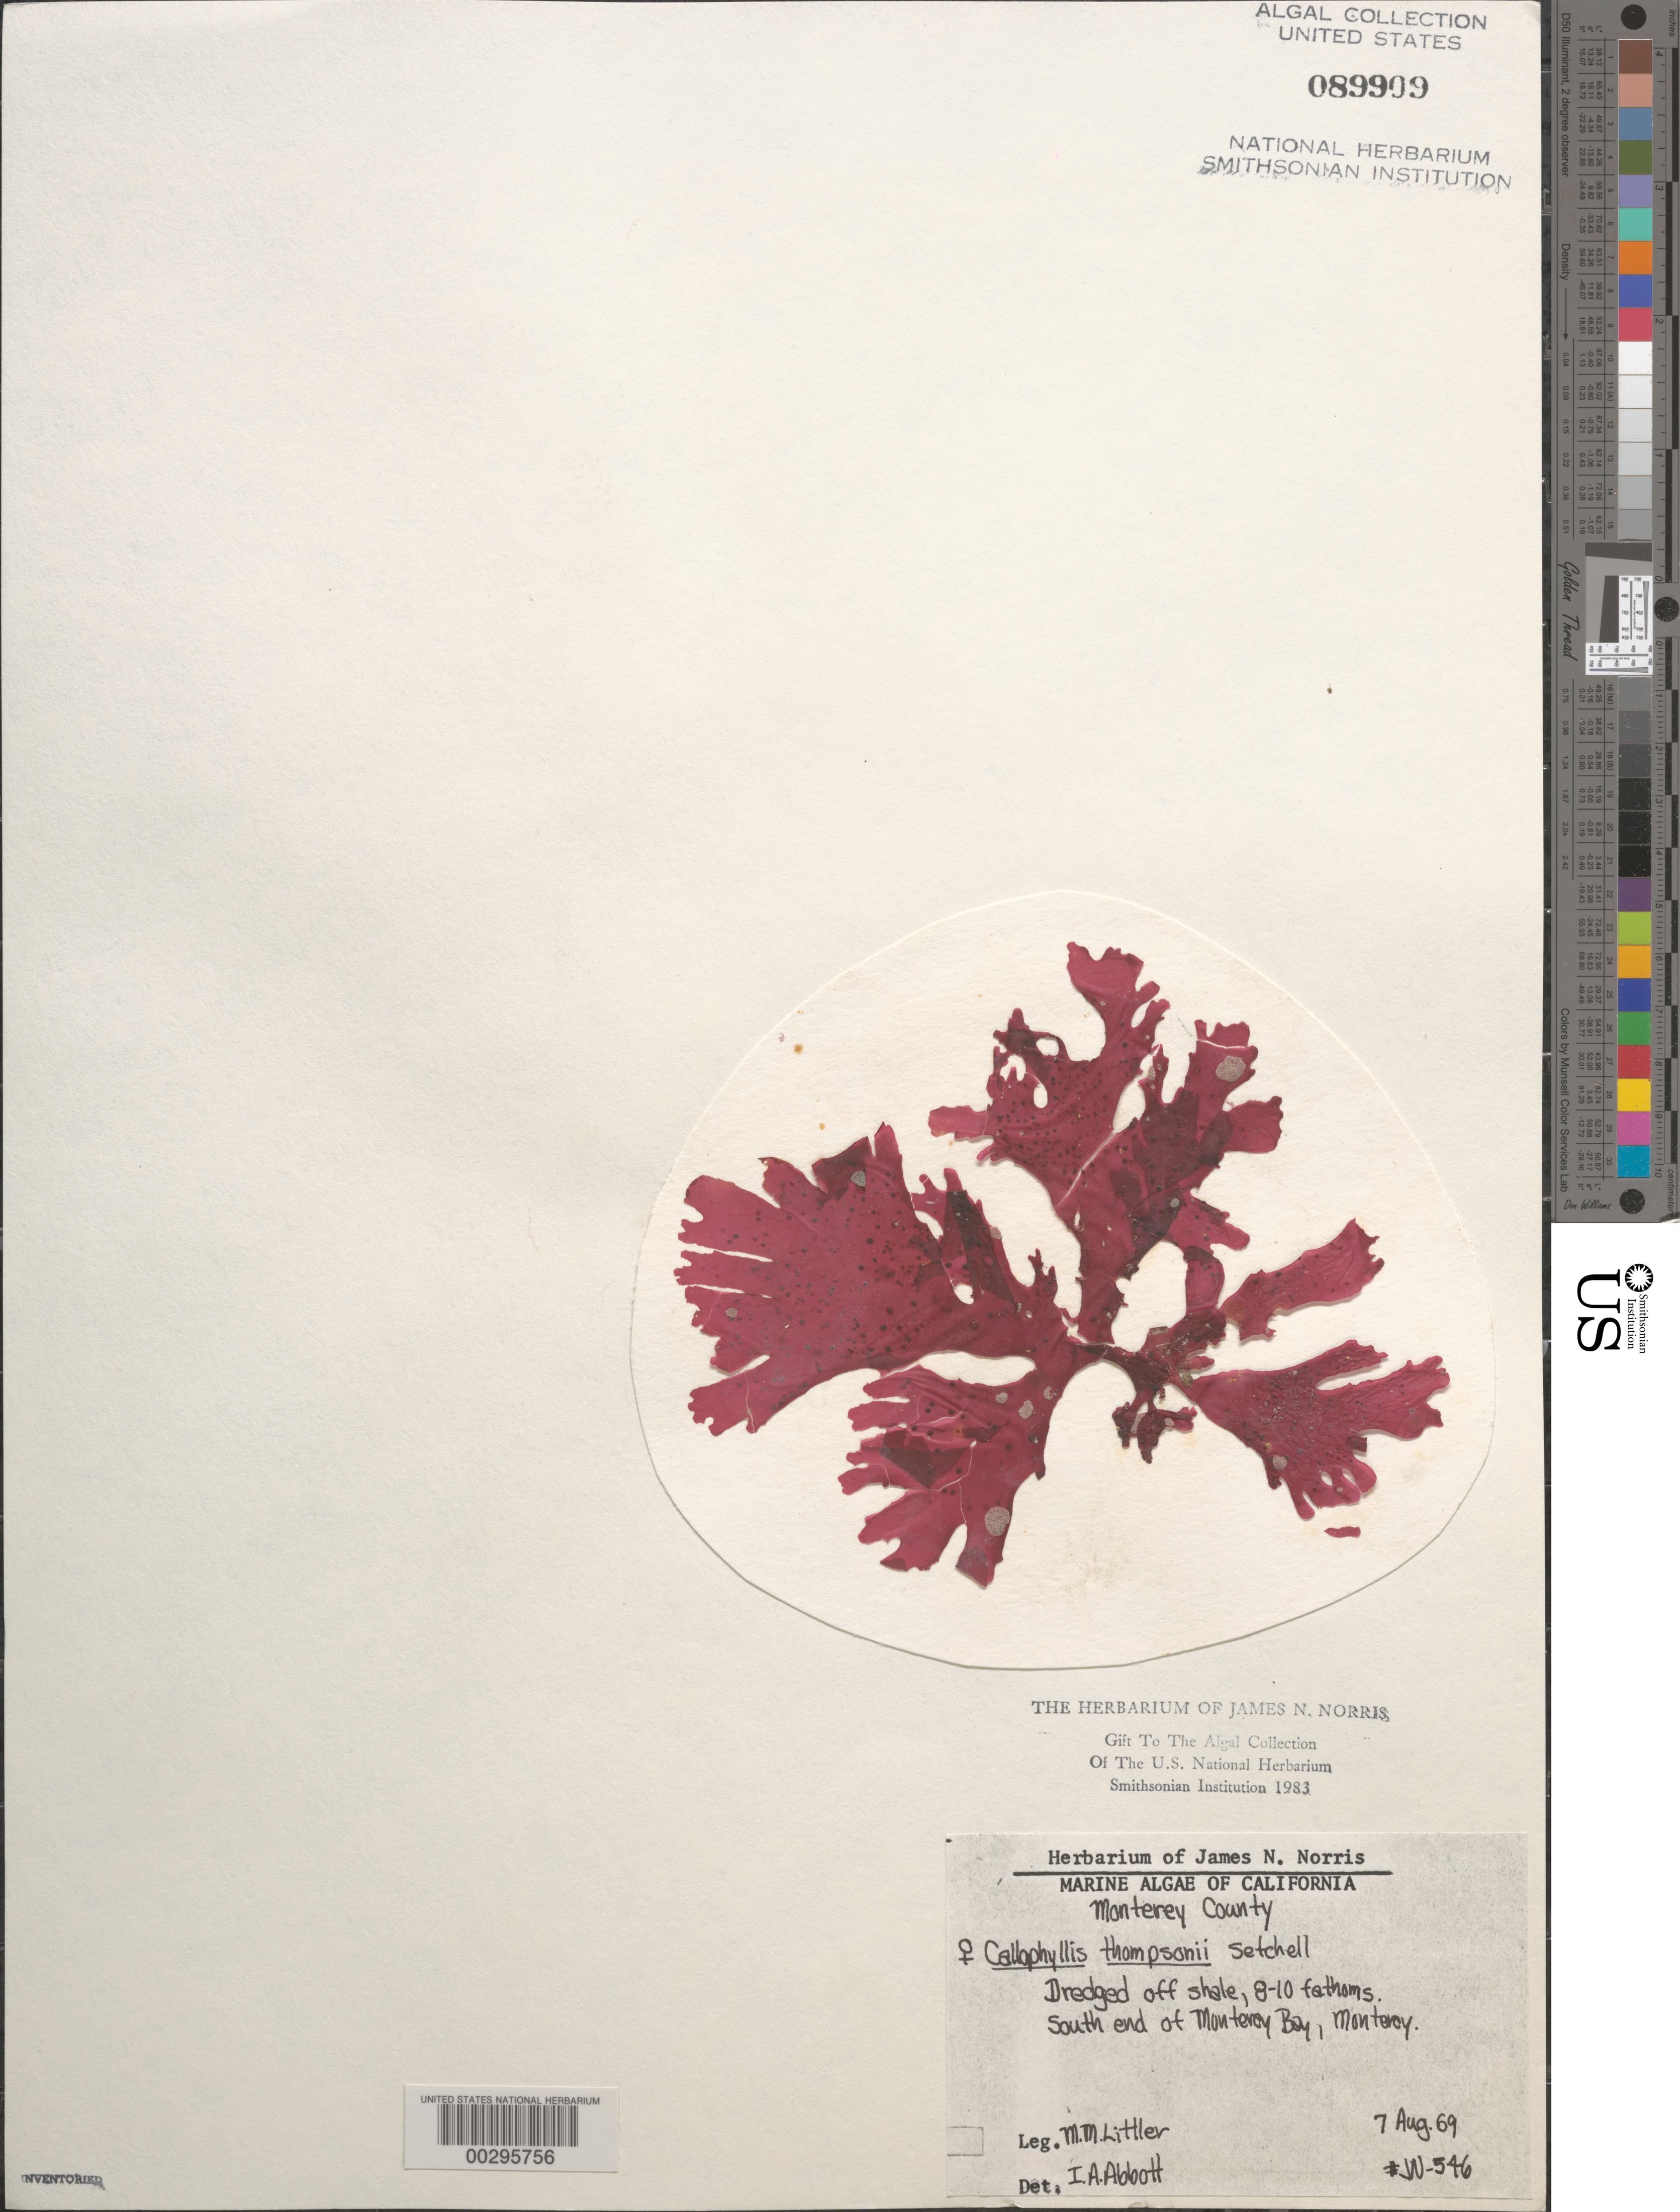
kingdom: Plantae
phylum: Rhodophyta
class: Florideophyceae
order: Gigartinales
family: Kallymeniaceae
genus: Callophyllis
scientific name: Callophyllis thompsonii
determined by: Abbott, Isabella A.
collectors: M. M. Littler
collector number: Jn-546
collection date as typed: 07 Aug 1969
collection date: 1969-08-07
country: United States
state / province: California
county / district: Monterey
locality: Monterey Bay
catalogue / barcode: US 89909